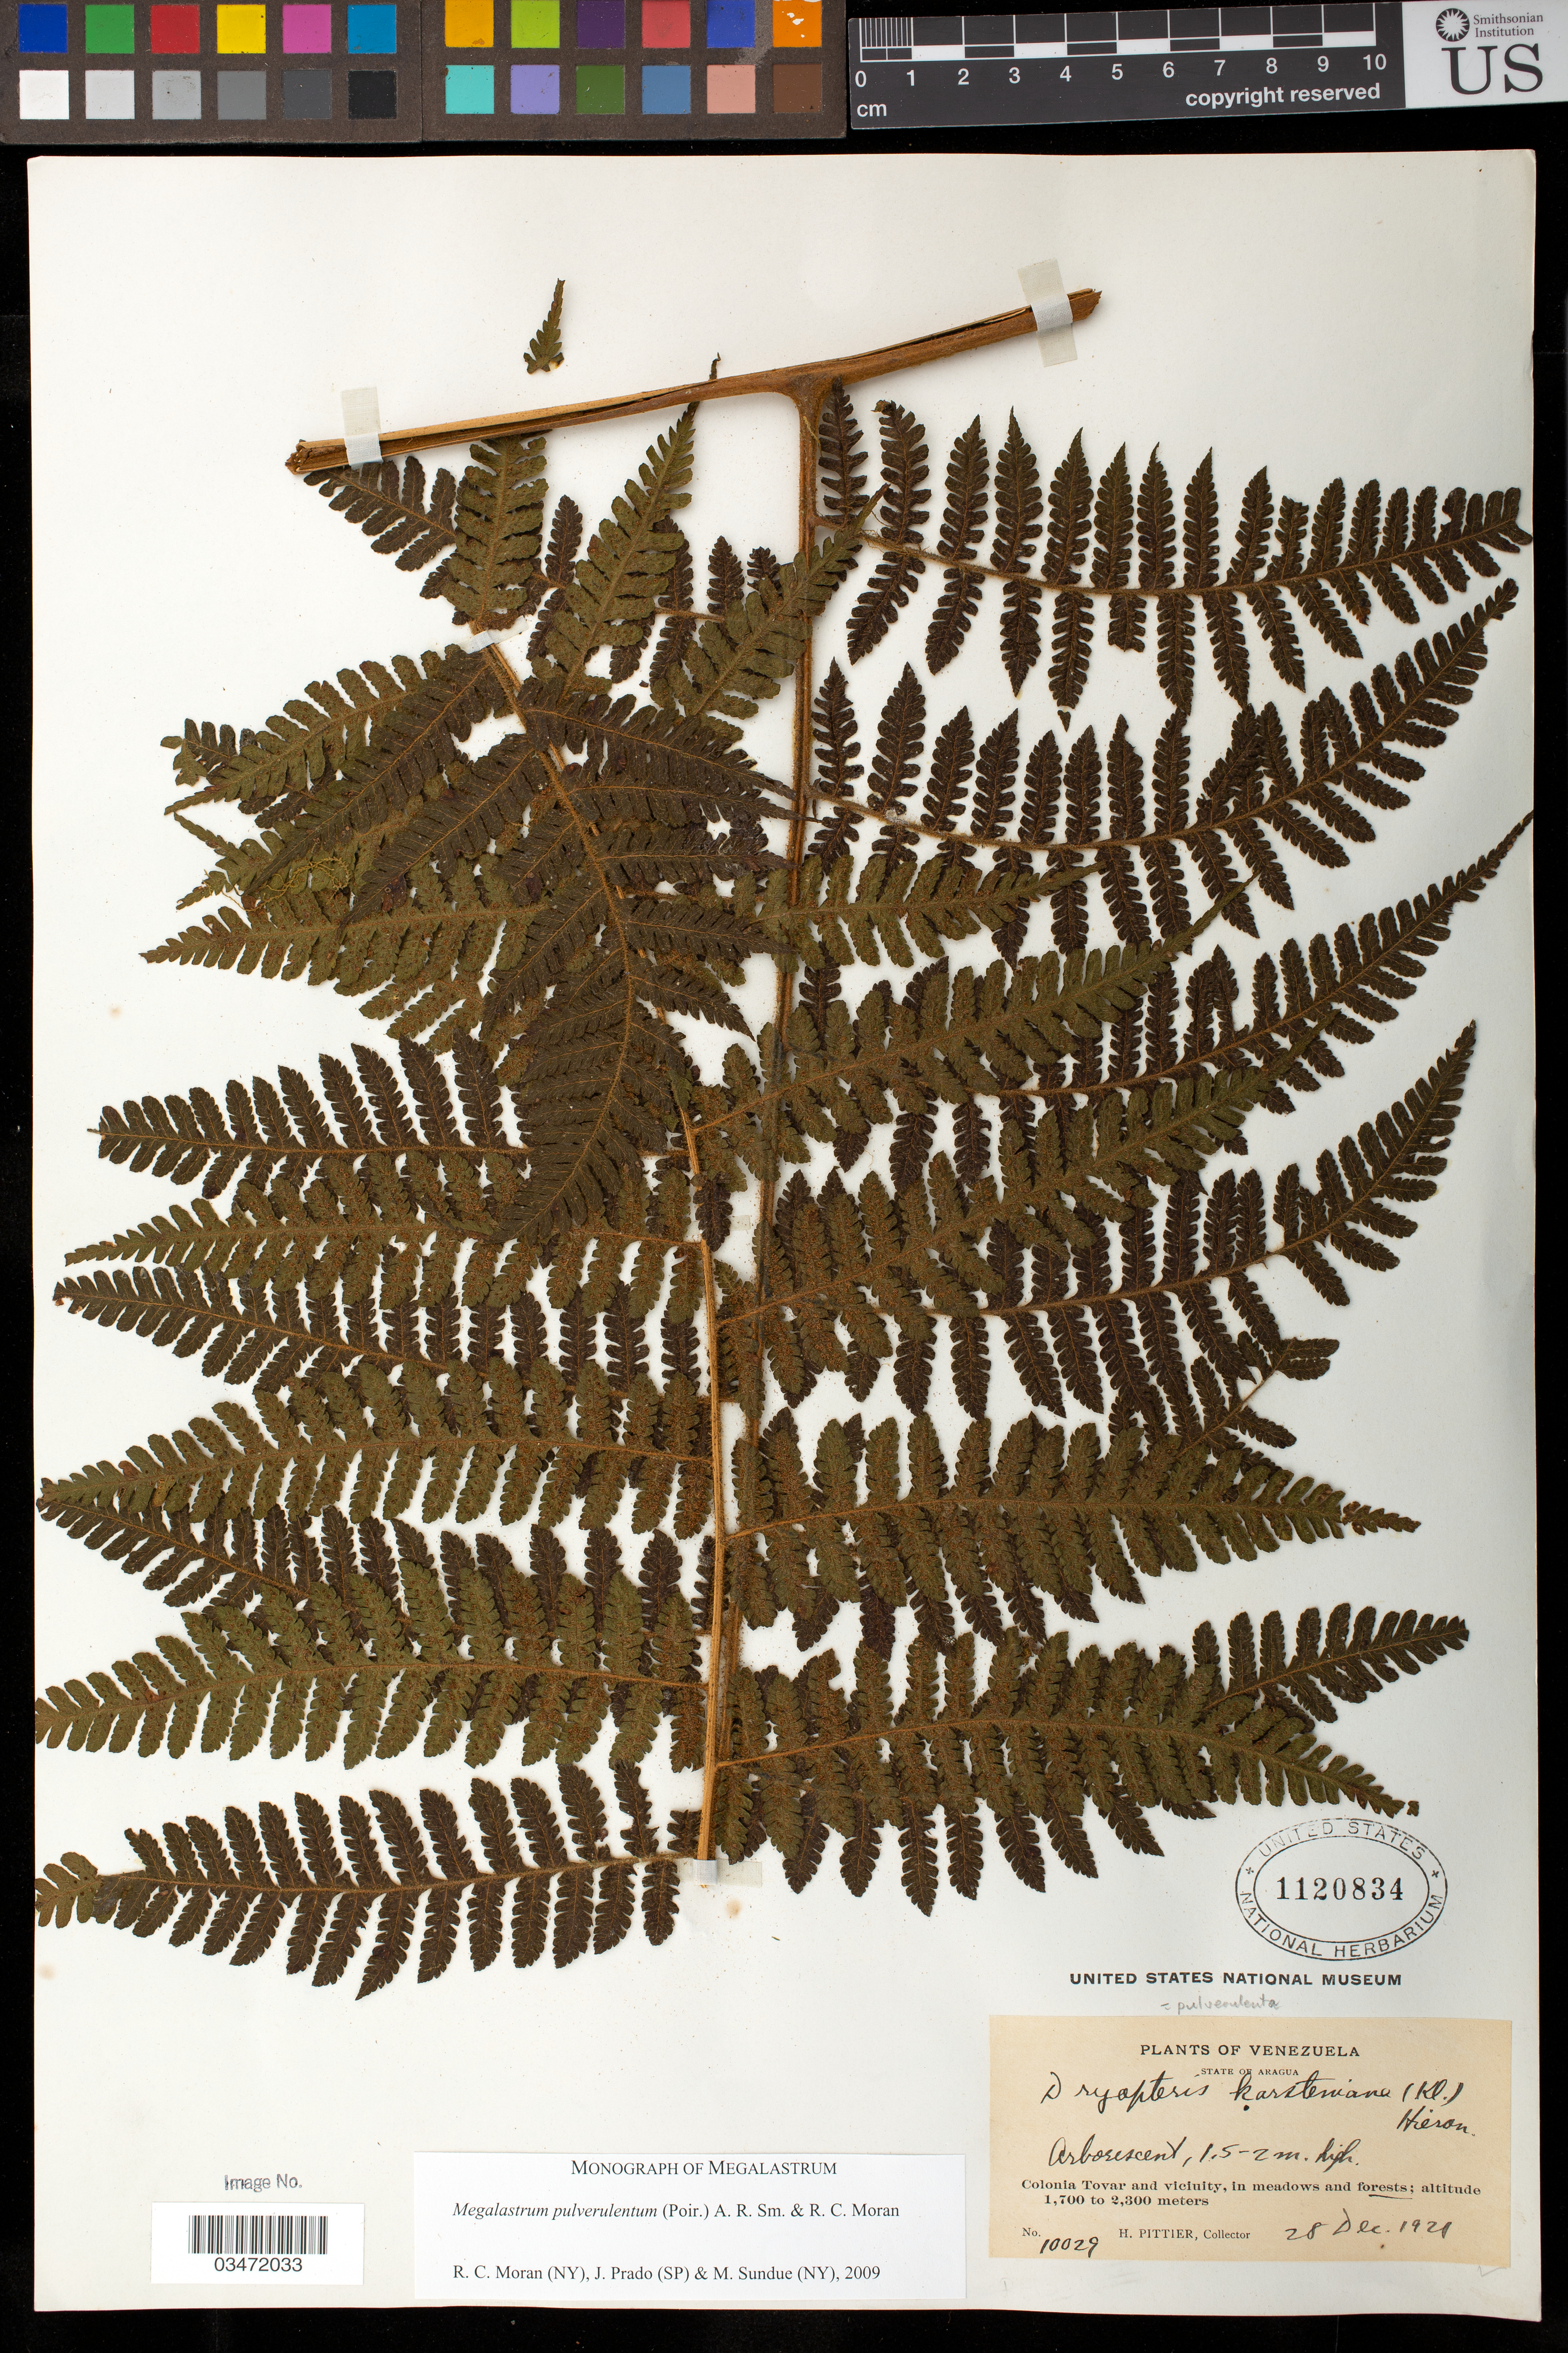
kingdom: Plantae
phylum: Tracheophyta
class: Polypodiopsida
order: Polypodiales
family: Dryopteridaceae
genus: Megalastrum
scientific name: Megalastrum pulverulentum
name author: (Poir.) A.R. Sm. & R.C. Moran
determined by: Moran, R. C.; Prado, J.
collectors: H. F. Pittier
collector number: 10029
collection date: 1921-12-28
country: Venezuela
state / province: Aragua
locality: Colonia Tovar and vicinity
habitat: In meadows and forests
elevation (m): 1700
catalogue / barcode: US 1120834